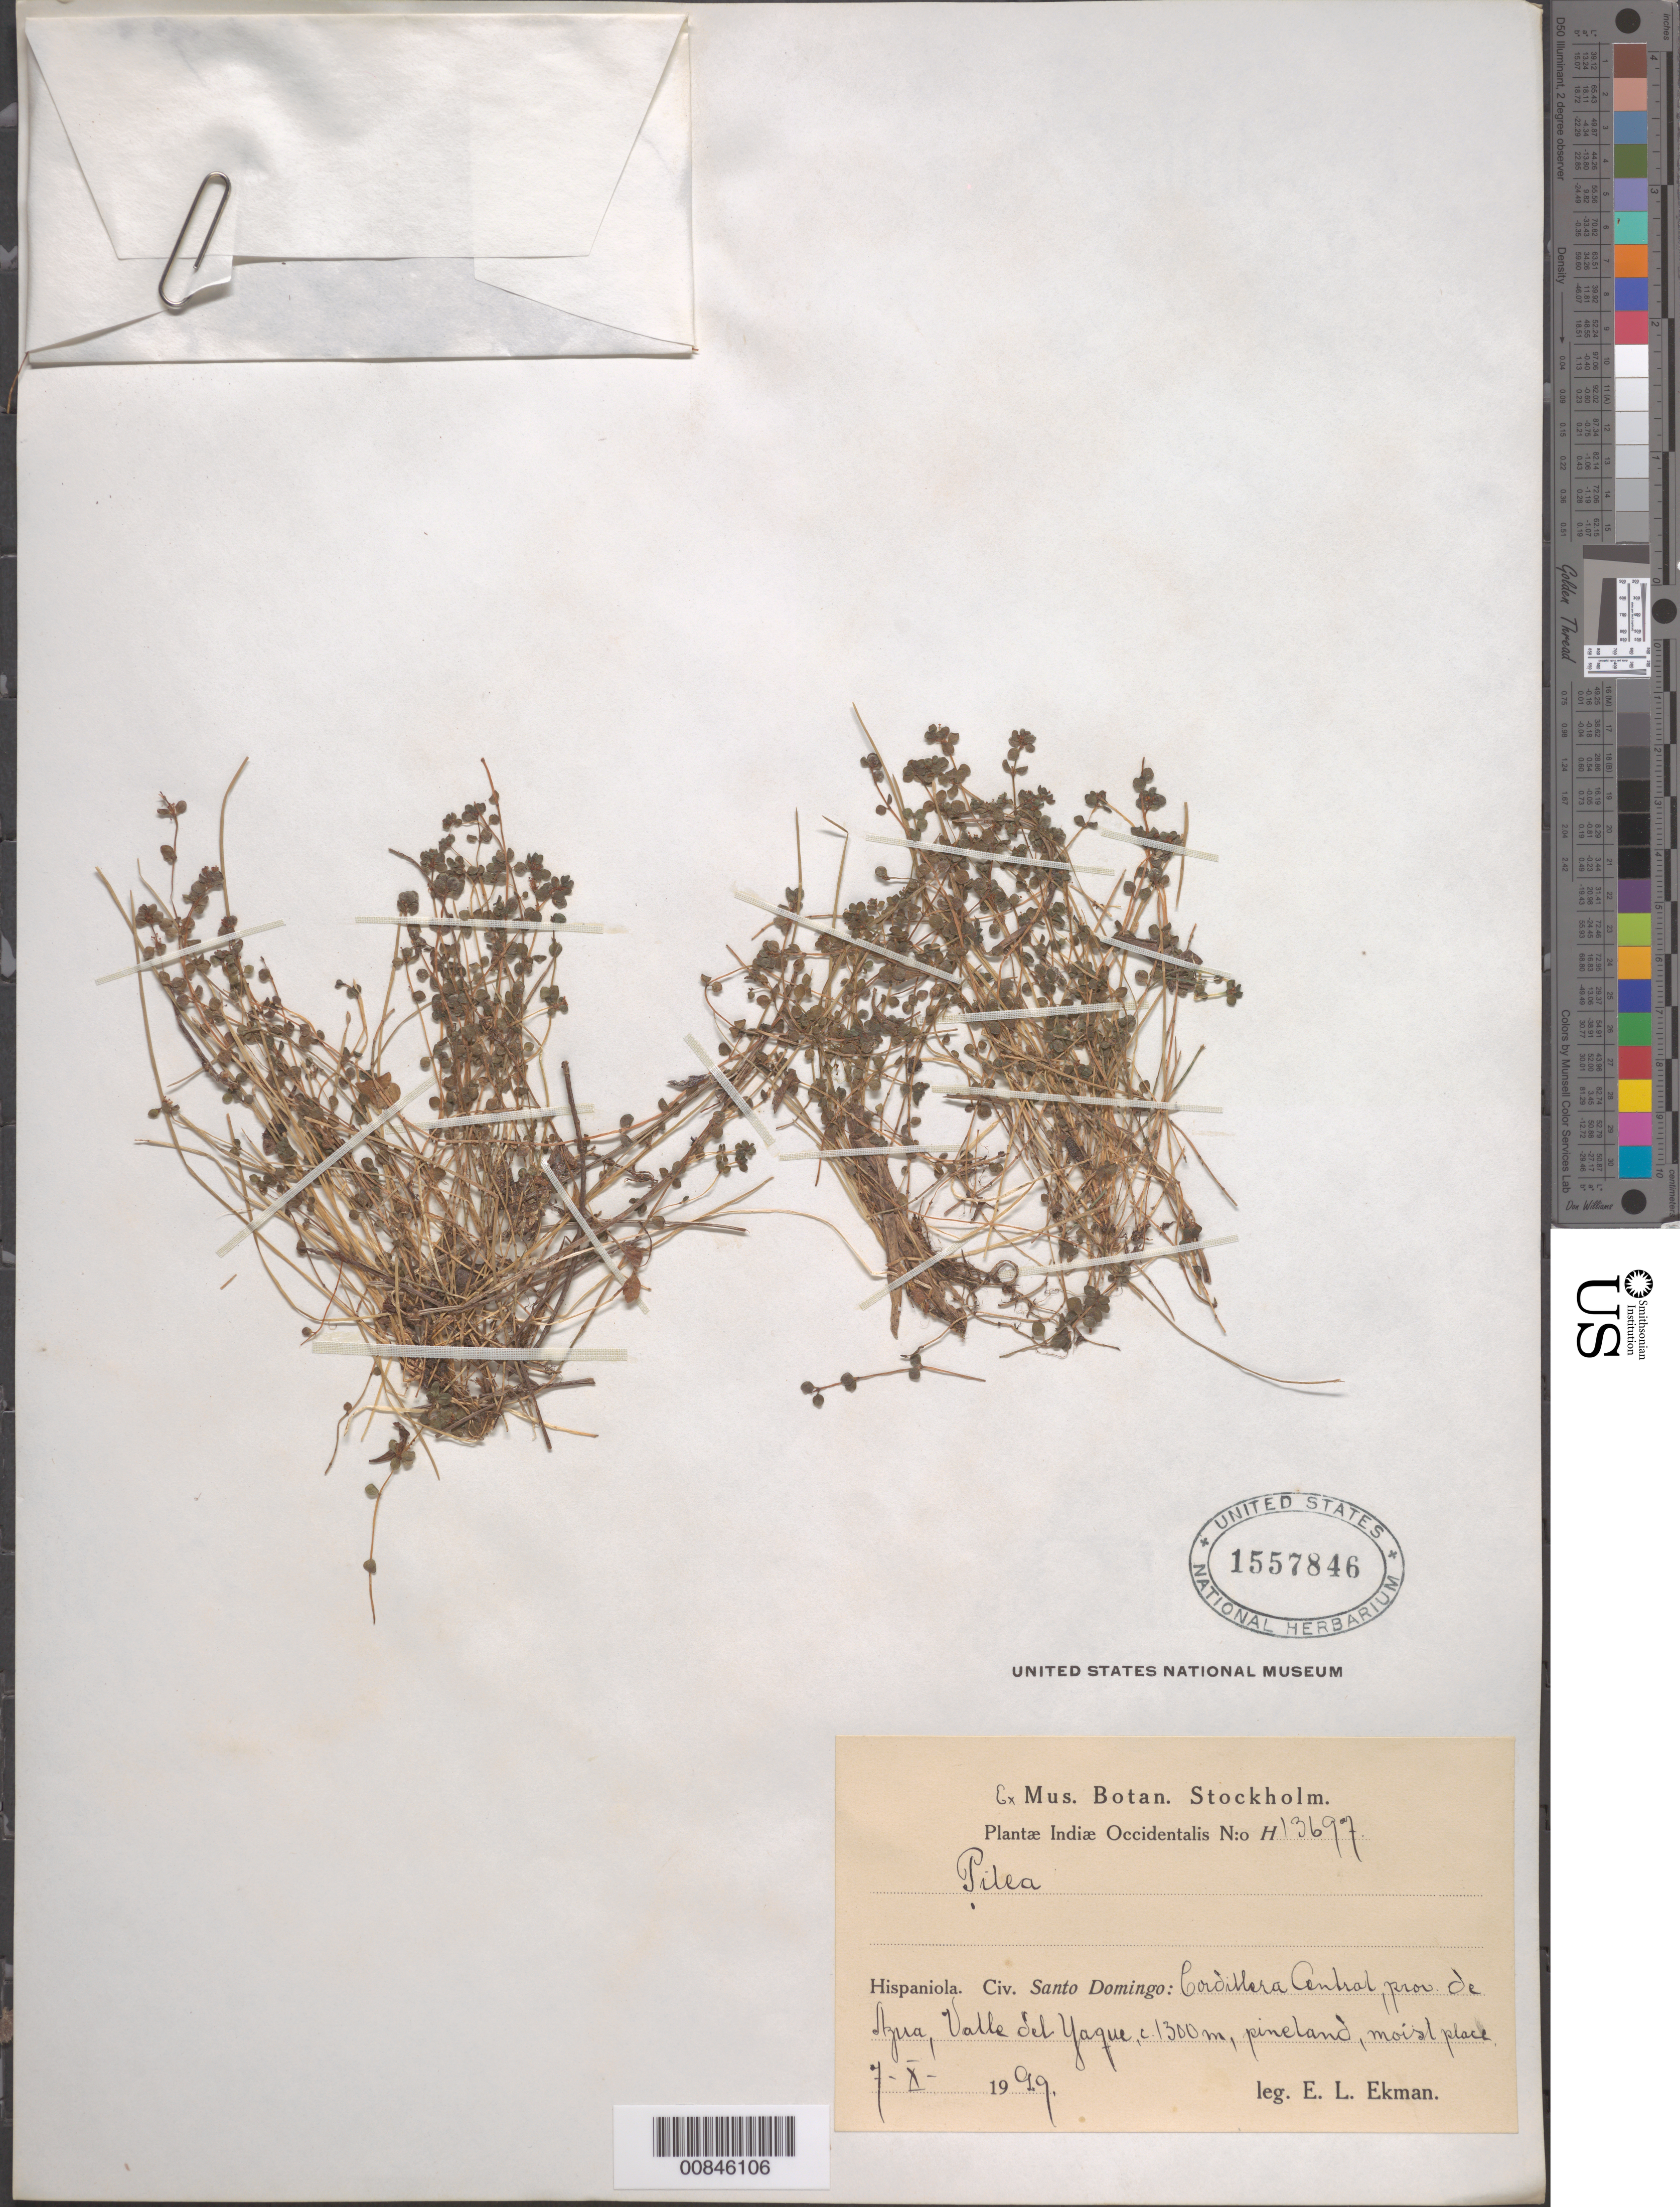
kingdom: Plantae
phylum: Tracheophyta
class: Magnoliopsida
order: Rosales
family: Urticaceae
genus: Pilea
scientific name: Pilea sp.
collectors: E. L. Ekman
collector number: H 13697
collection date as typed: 07 Oct 1929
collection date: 1929-10-07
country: Dominican Republic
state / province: Azua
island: Hispaniola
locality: Cordillera Central, Valle del Yaque.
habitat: Pineland, moist place.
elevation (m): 1300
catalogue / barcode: US 1557846